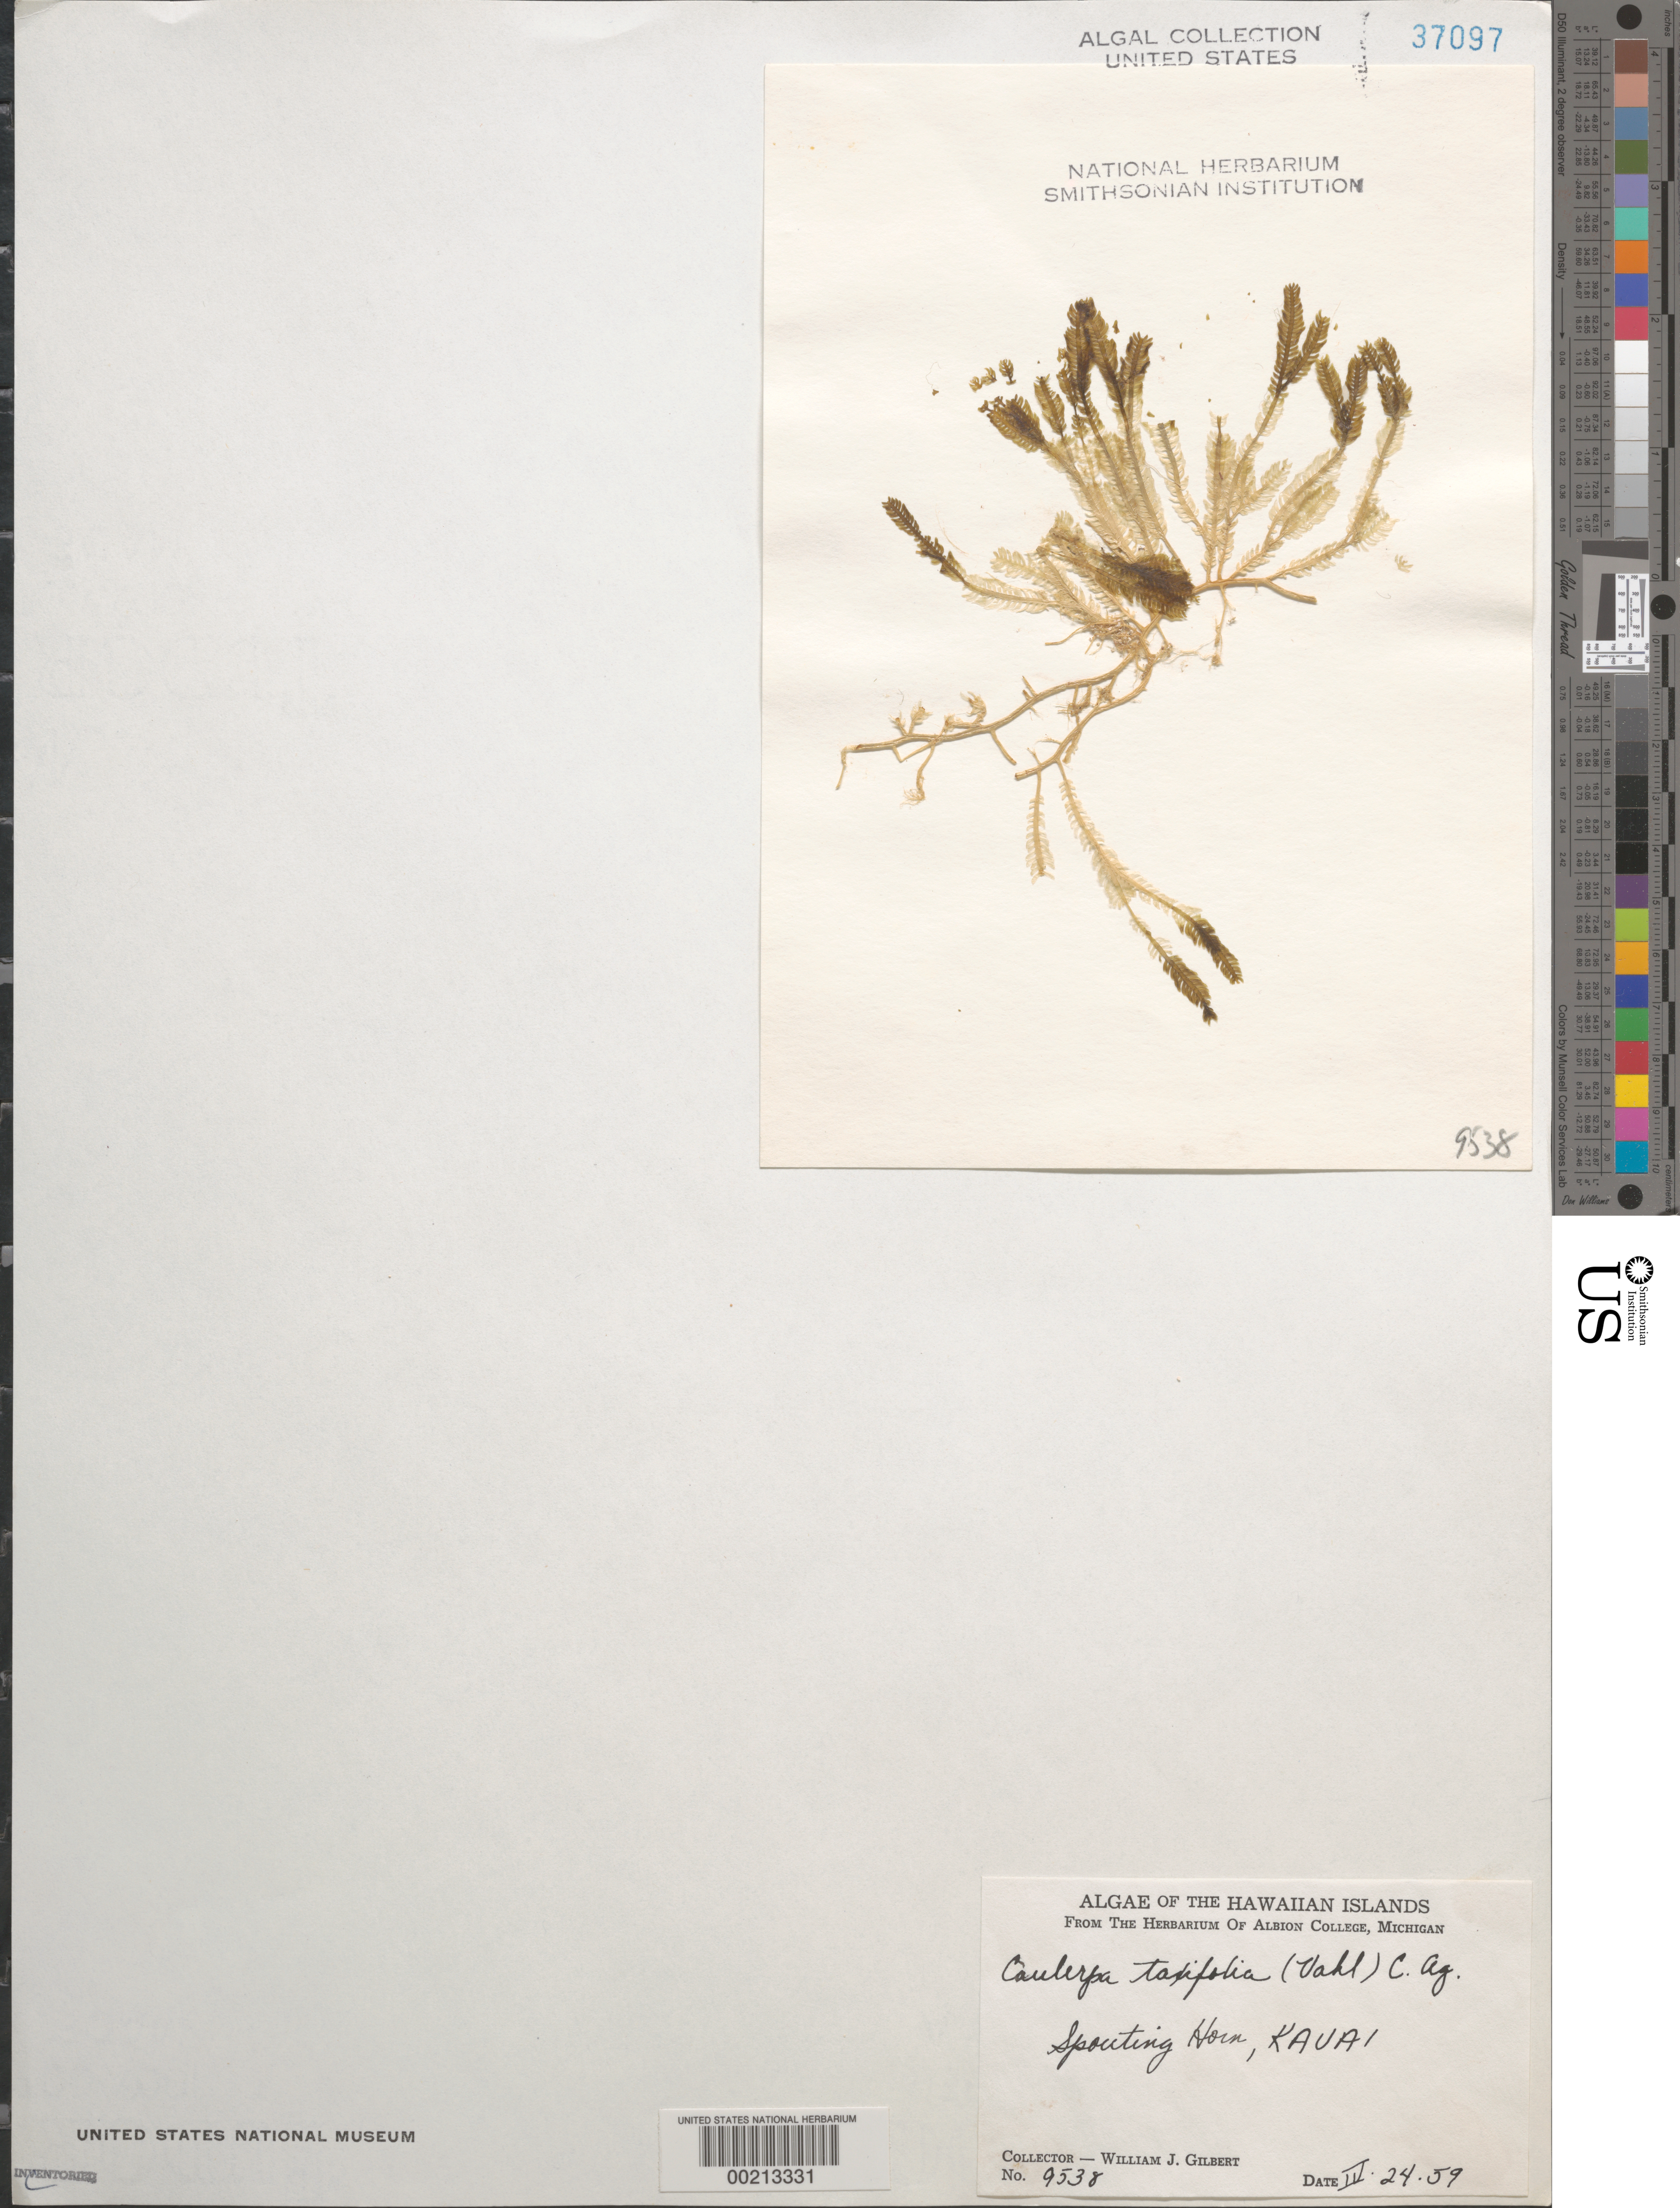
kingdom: Plantae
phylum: Chlorophyta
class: Ulvophyceae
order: Bryopsidales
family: Caulerpaceae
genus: Caulerpa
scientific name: Caulerpa taxifolia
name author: (M. Vahl) C. Agardh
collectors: W. J. Gilbert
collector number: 9538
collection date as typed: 24 Apr 1959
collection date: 1959-04-24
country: United States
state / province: Hawaii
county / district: Kauai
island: Kaua'i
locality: Spouting Horn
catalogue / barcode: US 37097